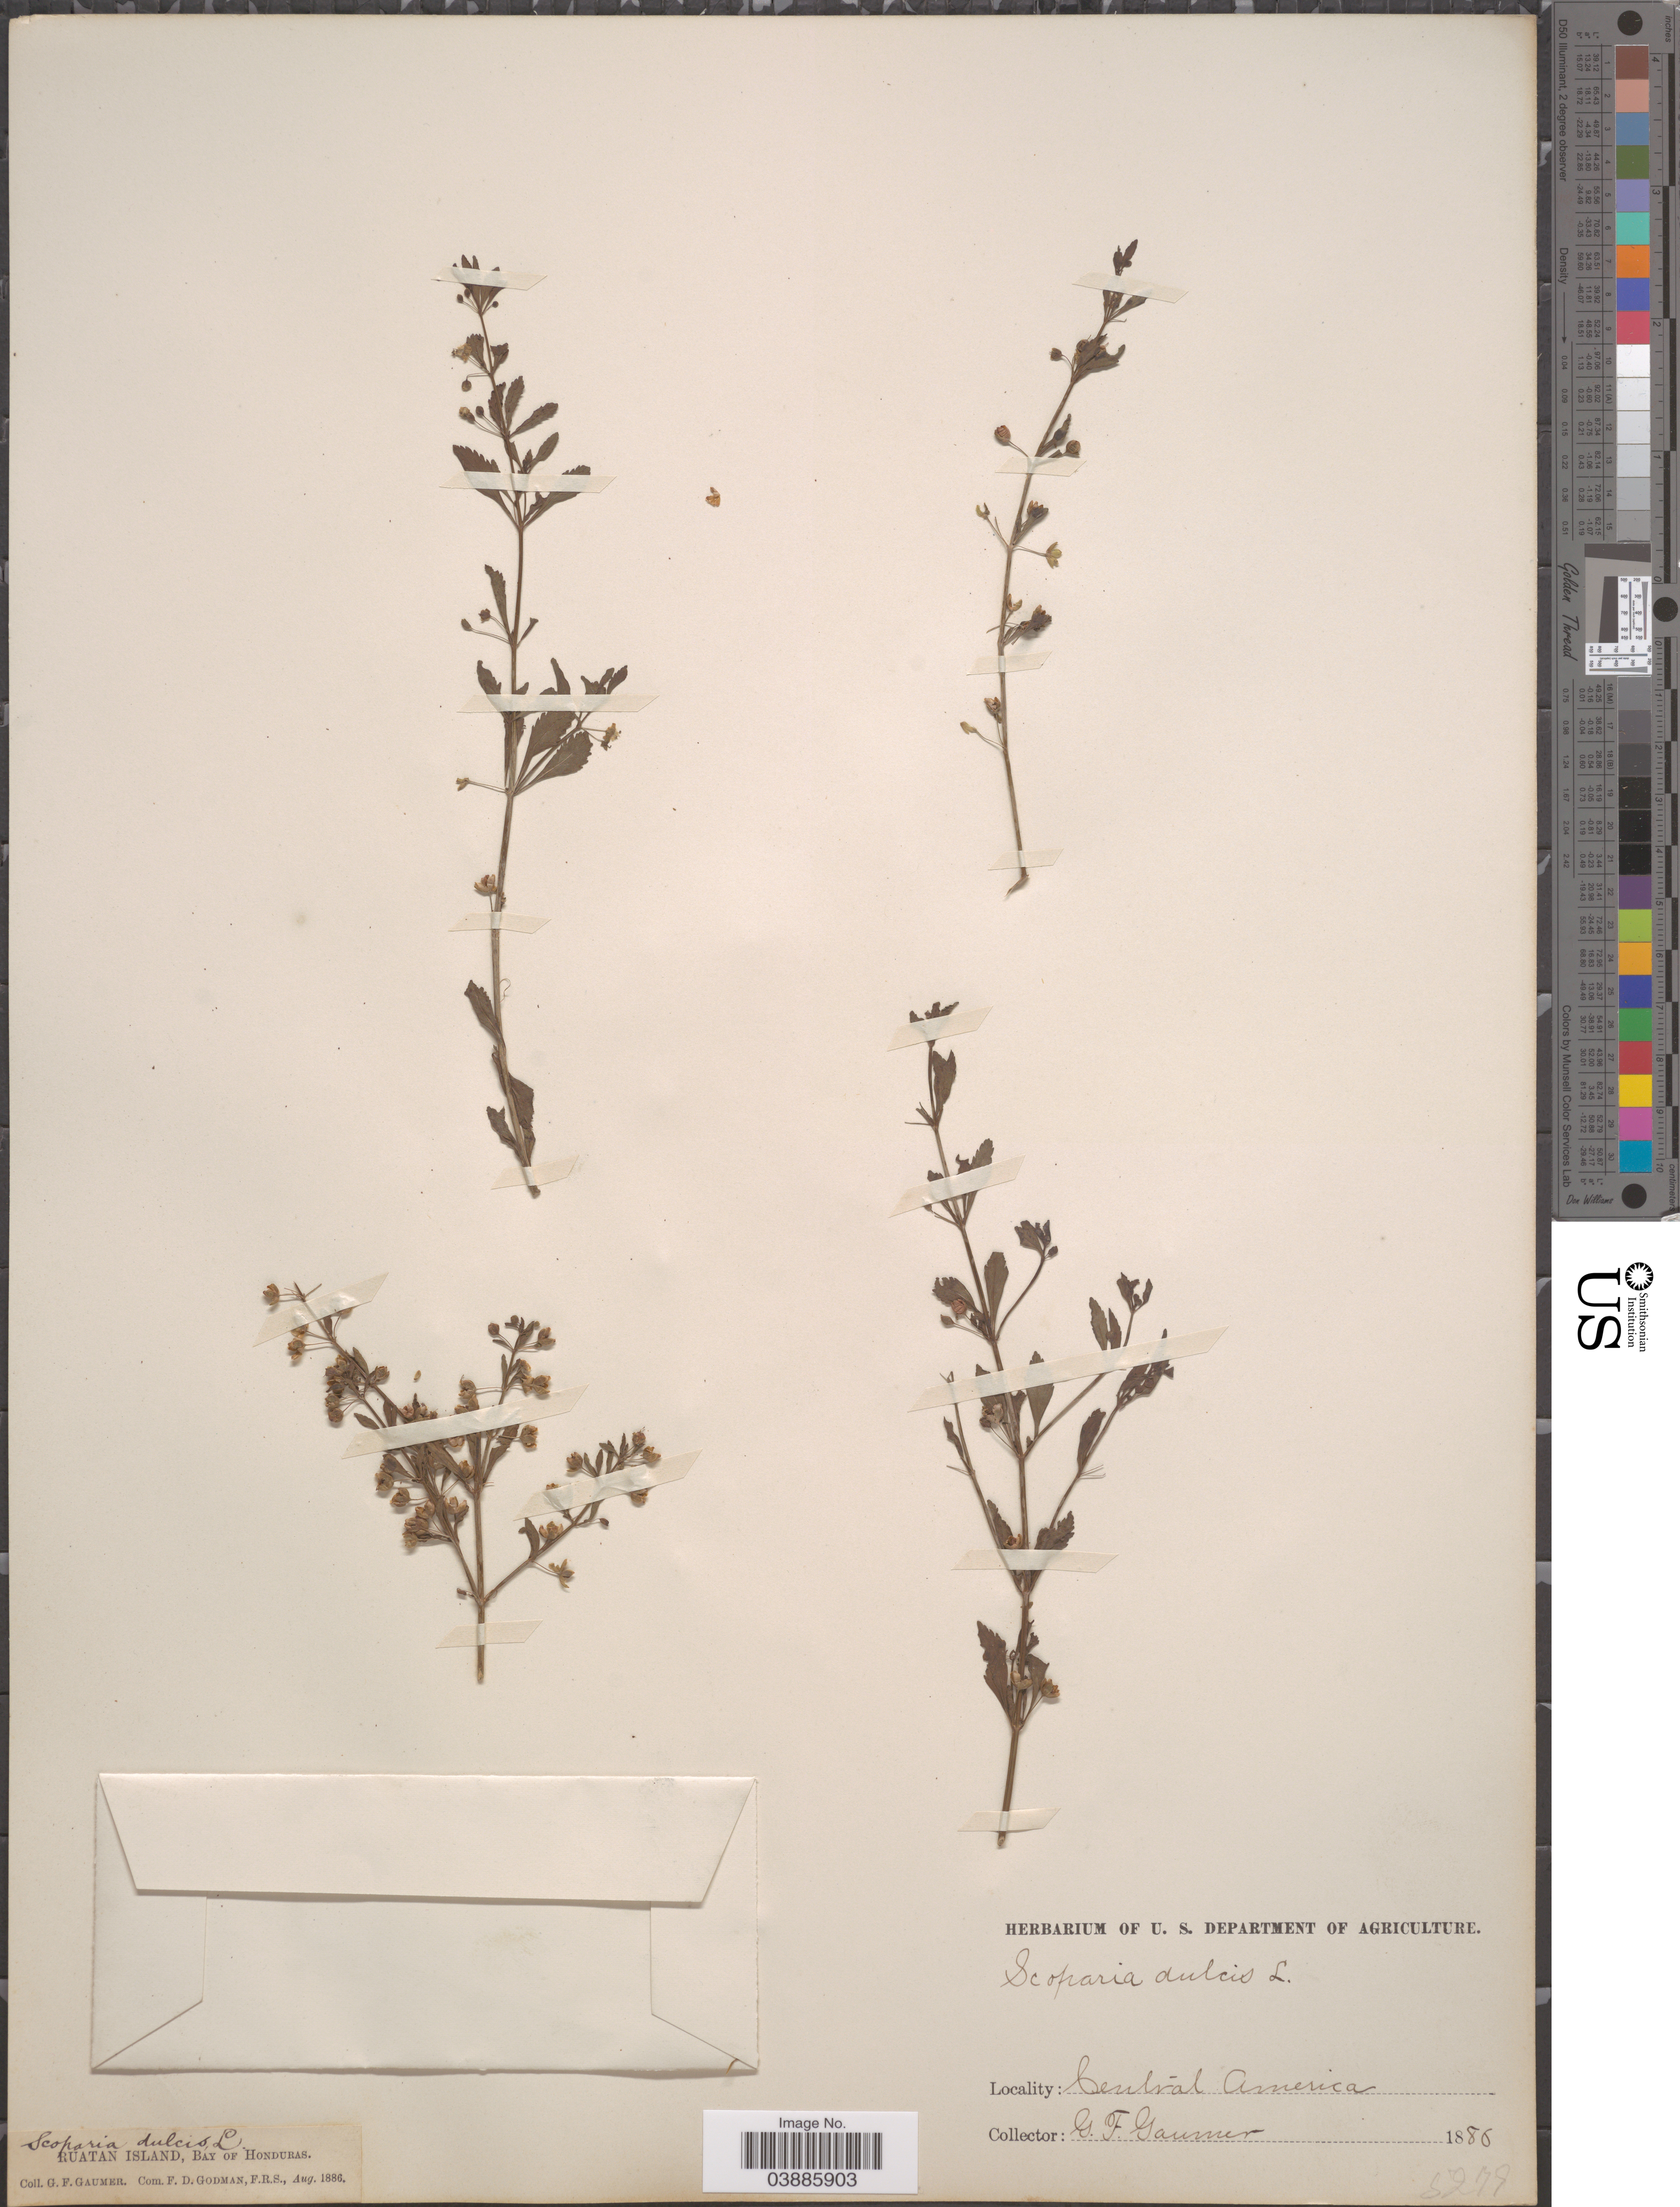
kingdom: Plantae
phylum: Tracheophyta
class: Magnoliopsida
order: Lamiales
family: Plantaginaceae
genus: Scoparia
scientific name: Scoparia dulcis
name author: L.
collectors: G. F. Gaumer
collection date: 1886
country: Honduras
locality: Ruatan Island, Bay of Honduras.